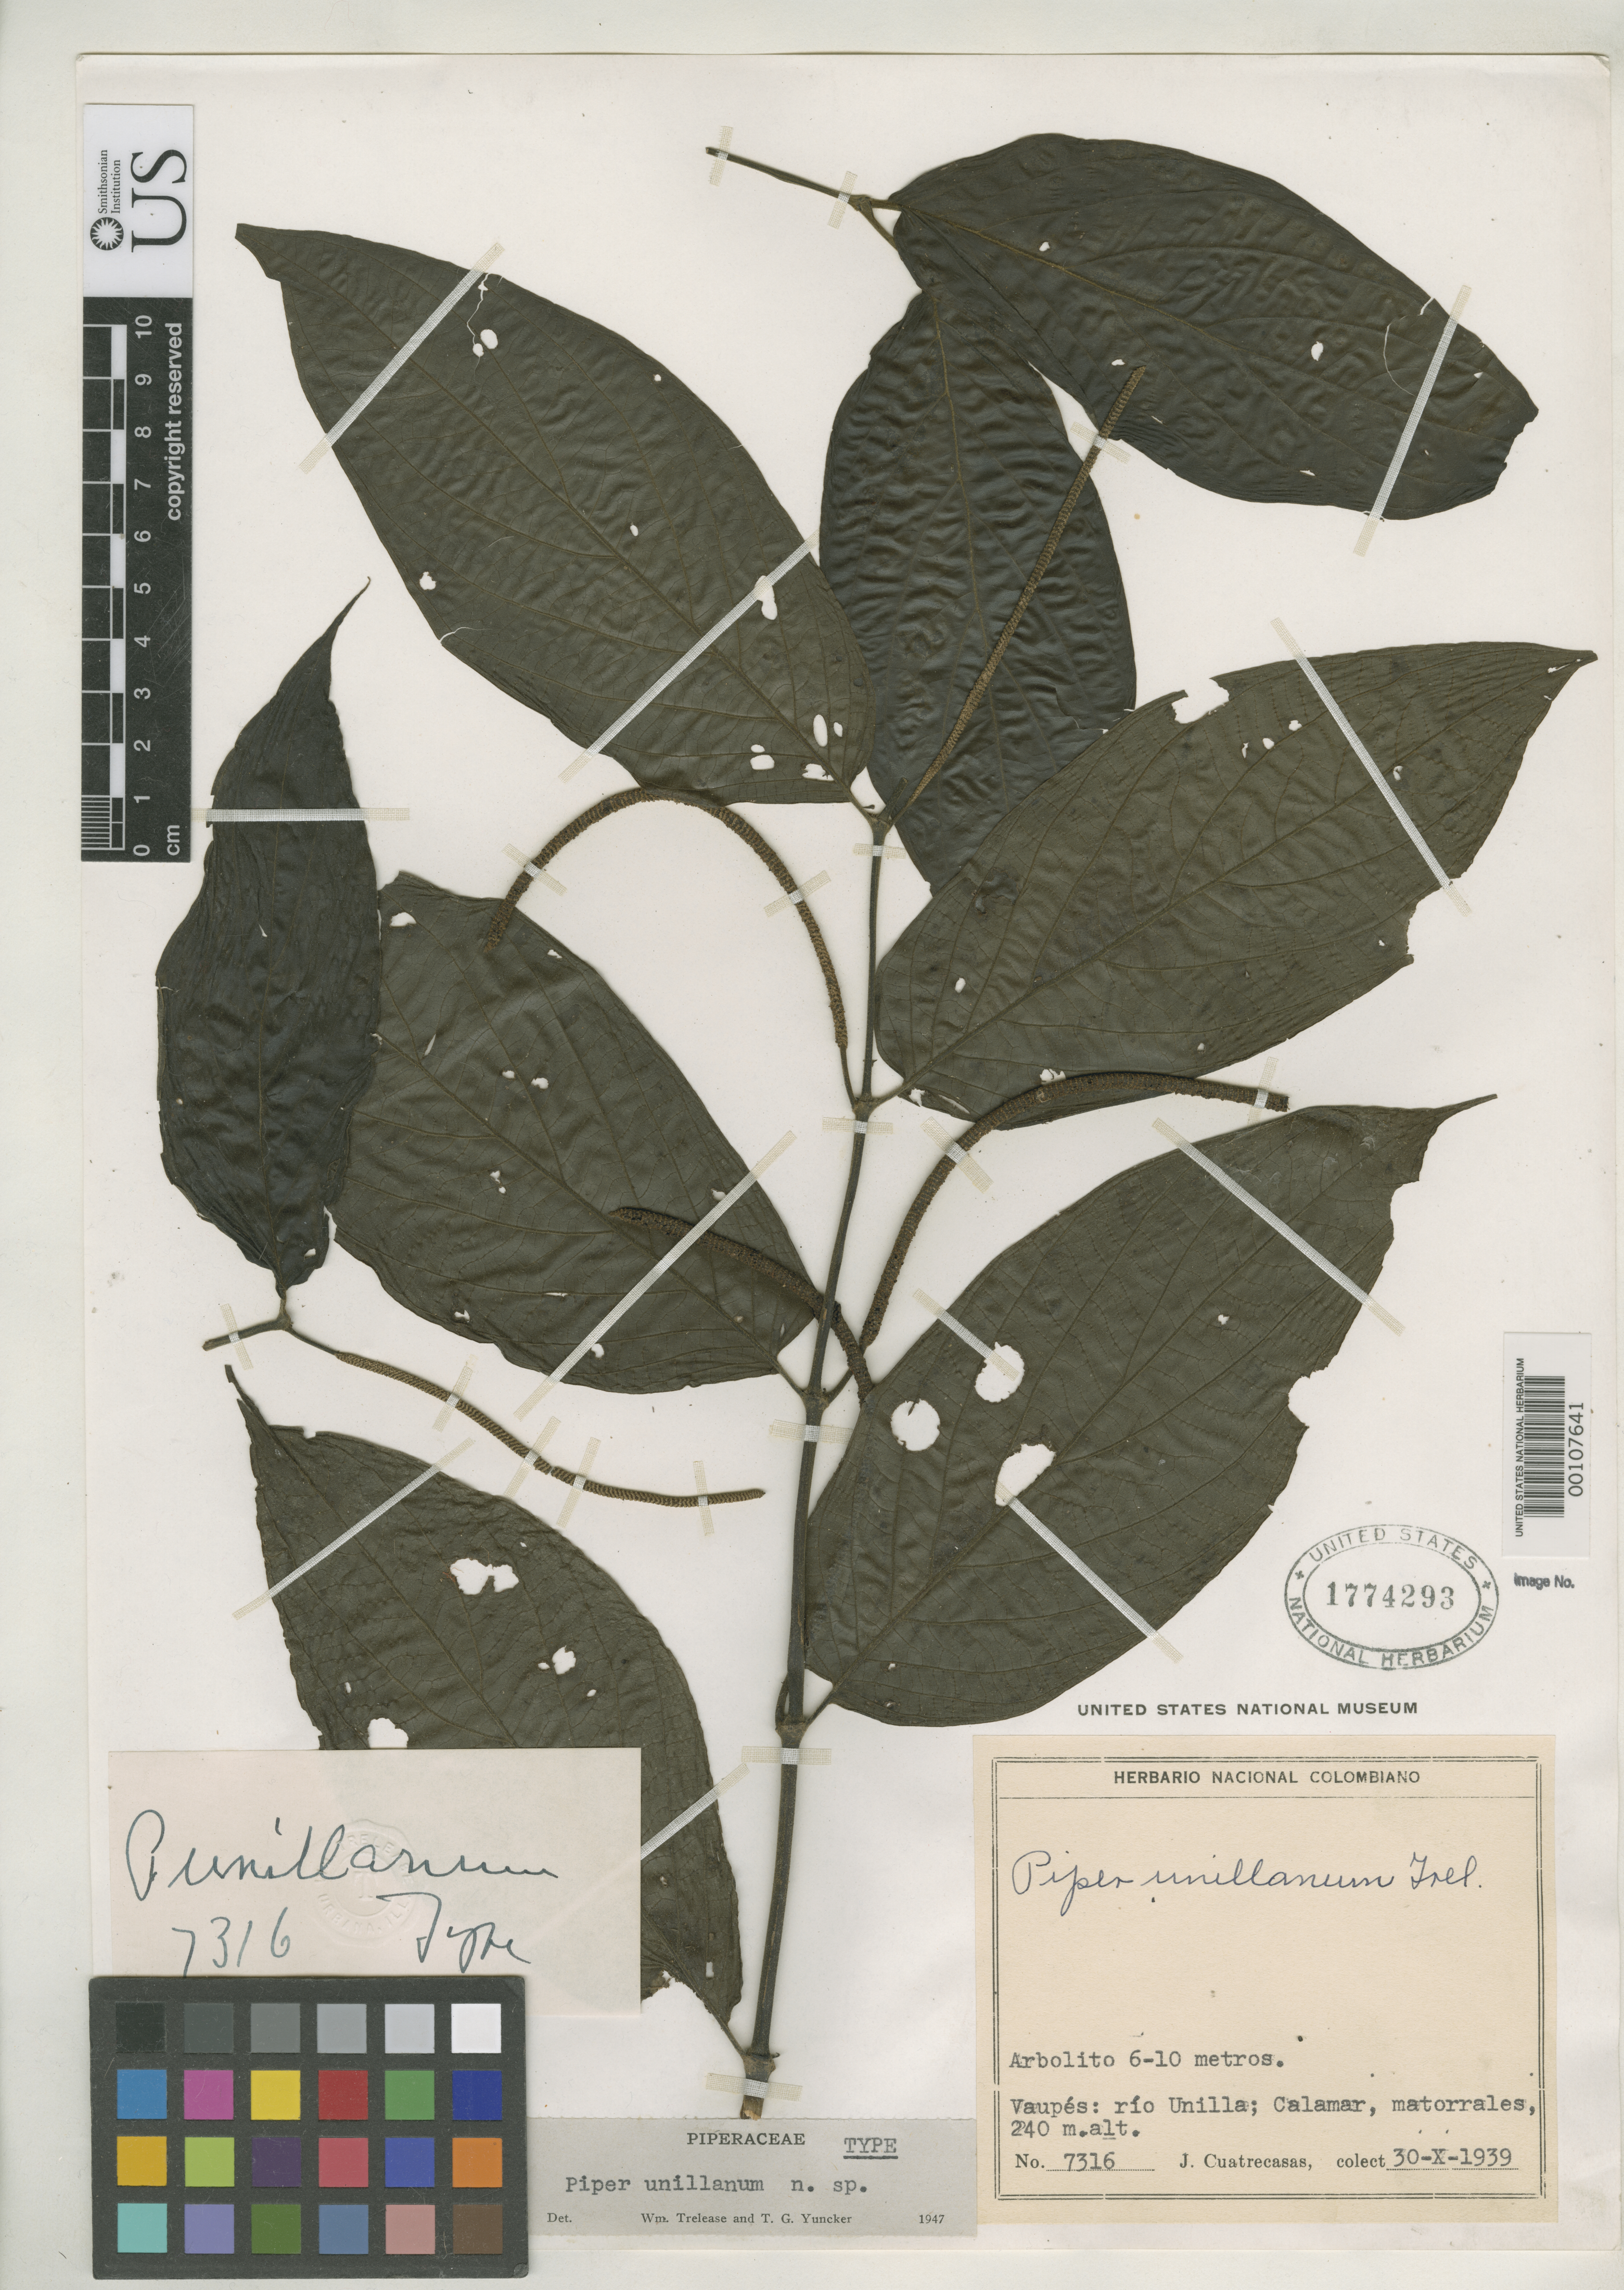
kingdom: Plantae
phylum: Tracheophyta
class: Magnoliopsida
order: Piperales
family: Piperaceae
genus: Piper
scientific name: Piper unillanum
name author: Trel. & Yunck.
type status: Holotype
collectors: J. Cuatrecasas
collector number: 7316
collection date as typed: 30 Oct 1939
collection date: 1939-10-30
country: Colombia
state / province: Vaupés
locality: Rio Unilla, Calamar.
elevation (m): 240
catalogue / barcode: US 1774293